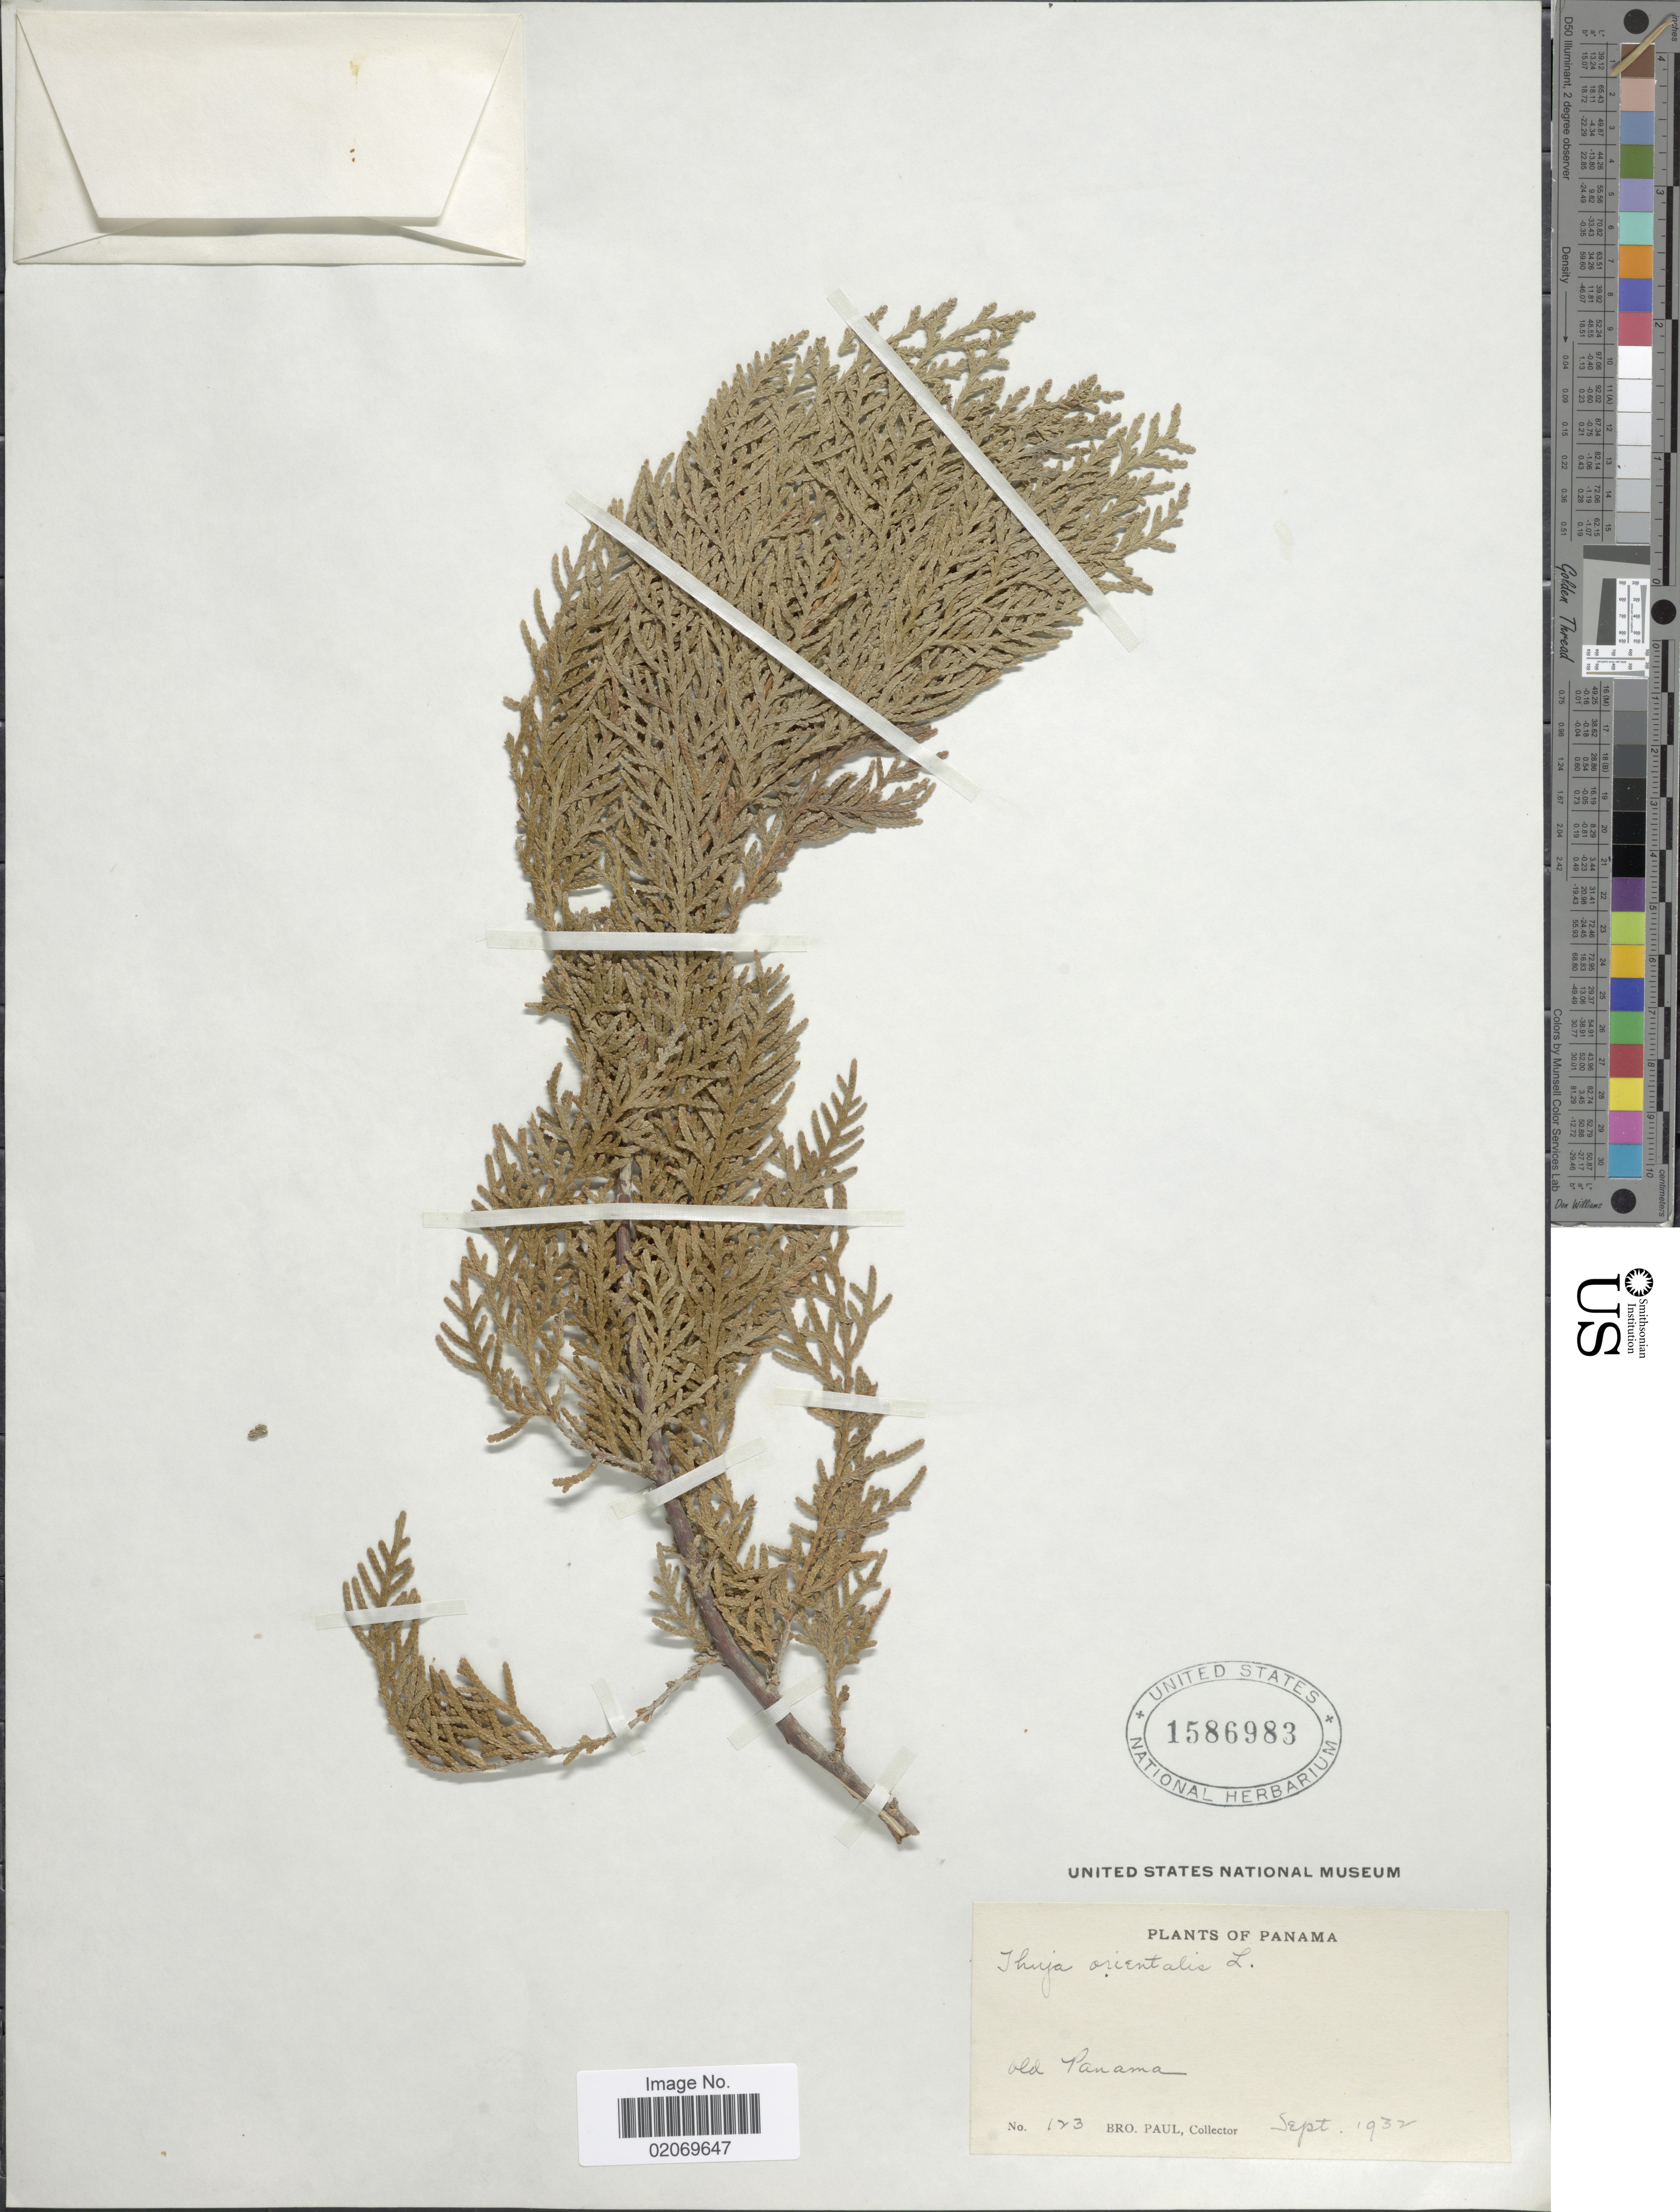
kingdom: Plantae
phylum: Tracheophyta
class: Pinopsida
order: Pinales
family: Cupressaceae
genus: Thuja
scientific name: Thuja orientalis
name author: L.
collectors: B. Paul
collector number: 123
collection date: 1932-09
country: Panama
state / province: Panamá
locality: Old Panama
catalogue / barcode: US 1586983